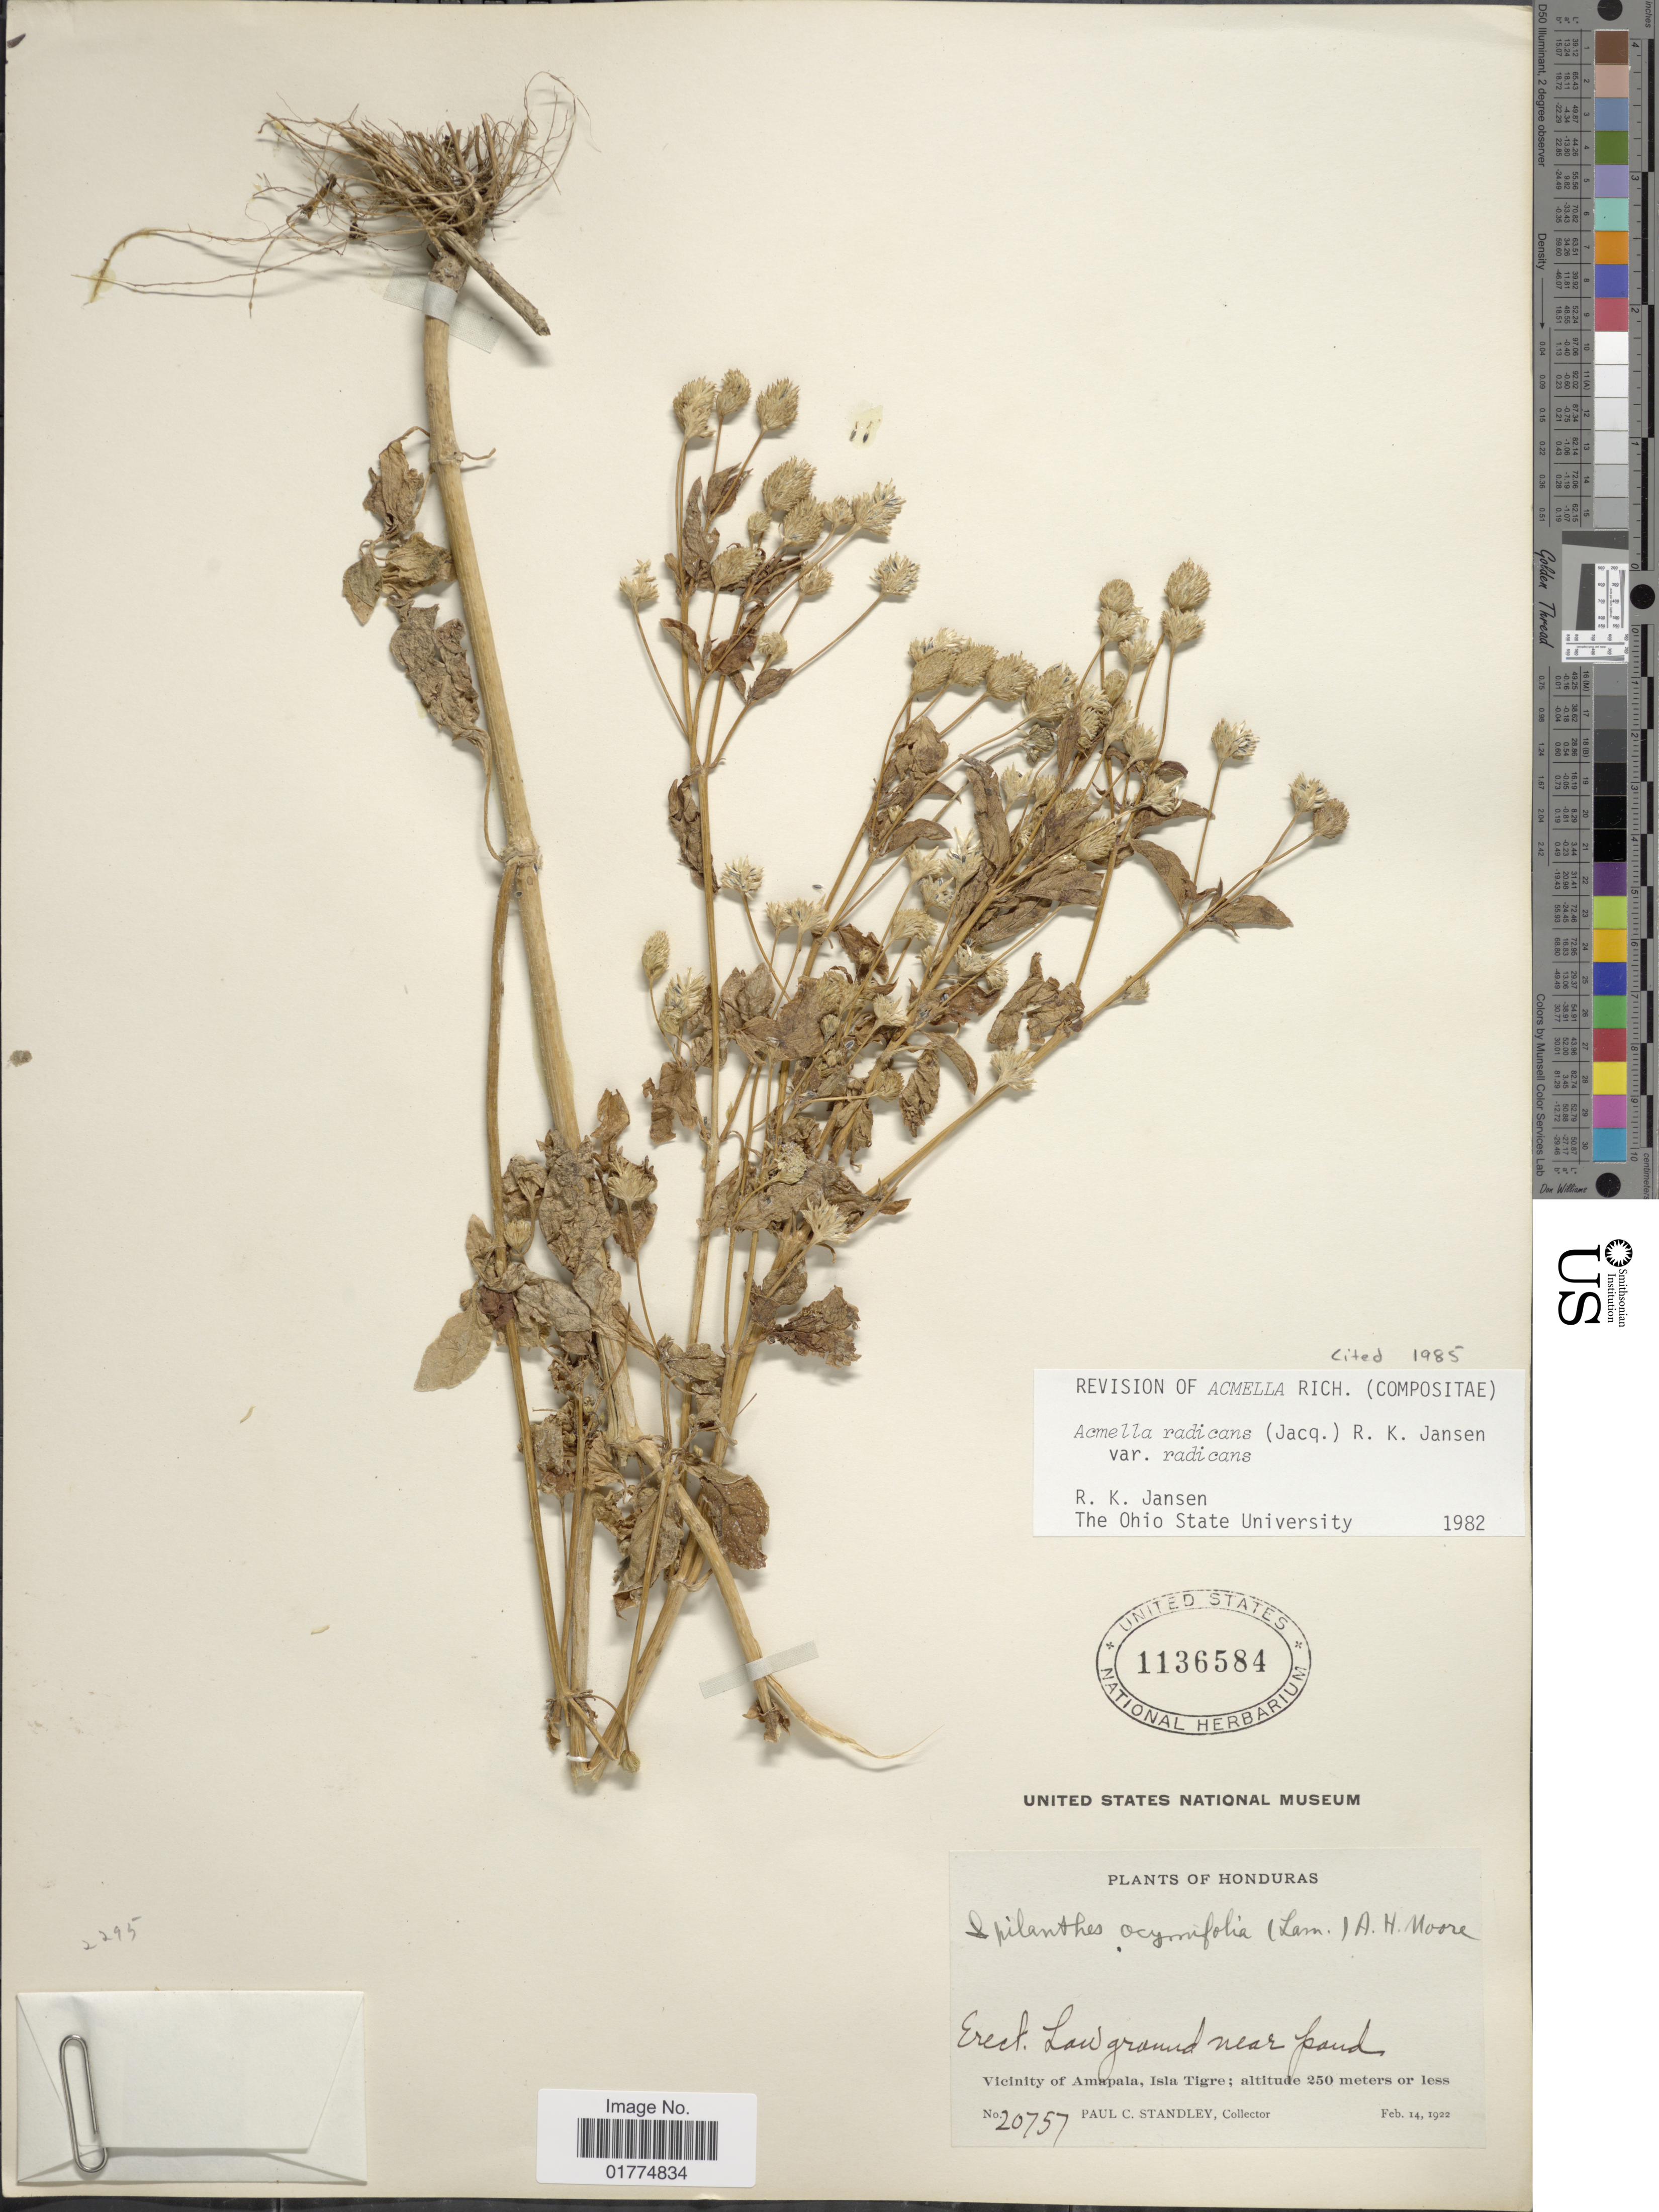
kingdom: Plantae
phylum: Tracheophyta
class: Magnoliopsida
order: Asterales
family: Asteraceae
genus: Acmella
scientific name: Acmella radicans var. radicans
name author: (Jacq.) R.K. Jansen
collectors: P. C. Standley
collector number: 20757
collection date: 1922-02-14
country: Honduras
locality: Vicinity of Amapala, Isla Tigre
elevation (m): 250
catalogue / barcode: US 1136584